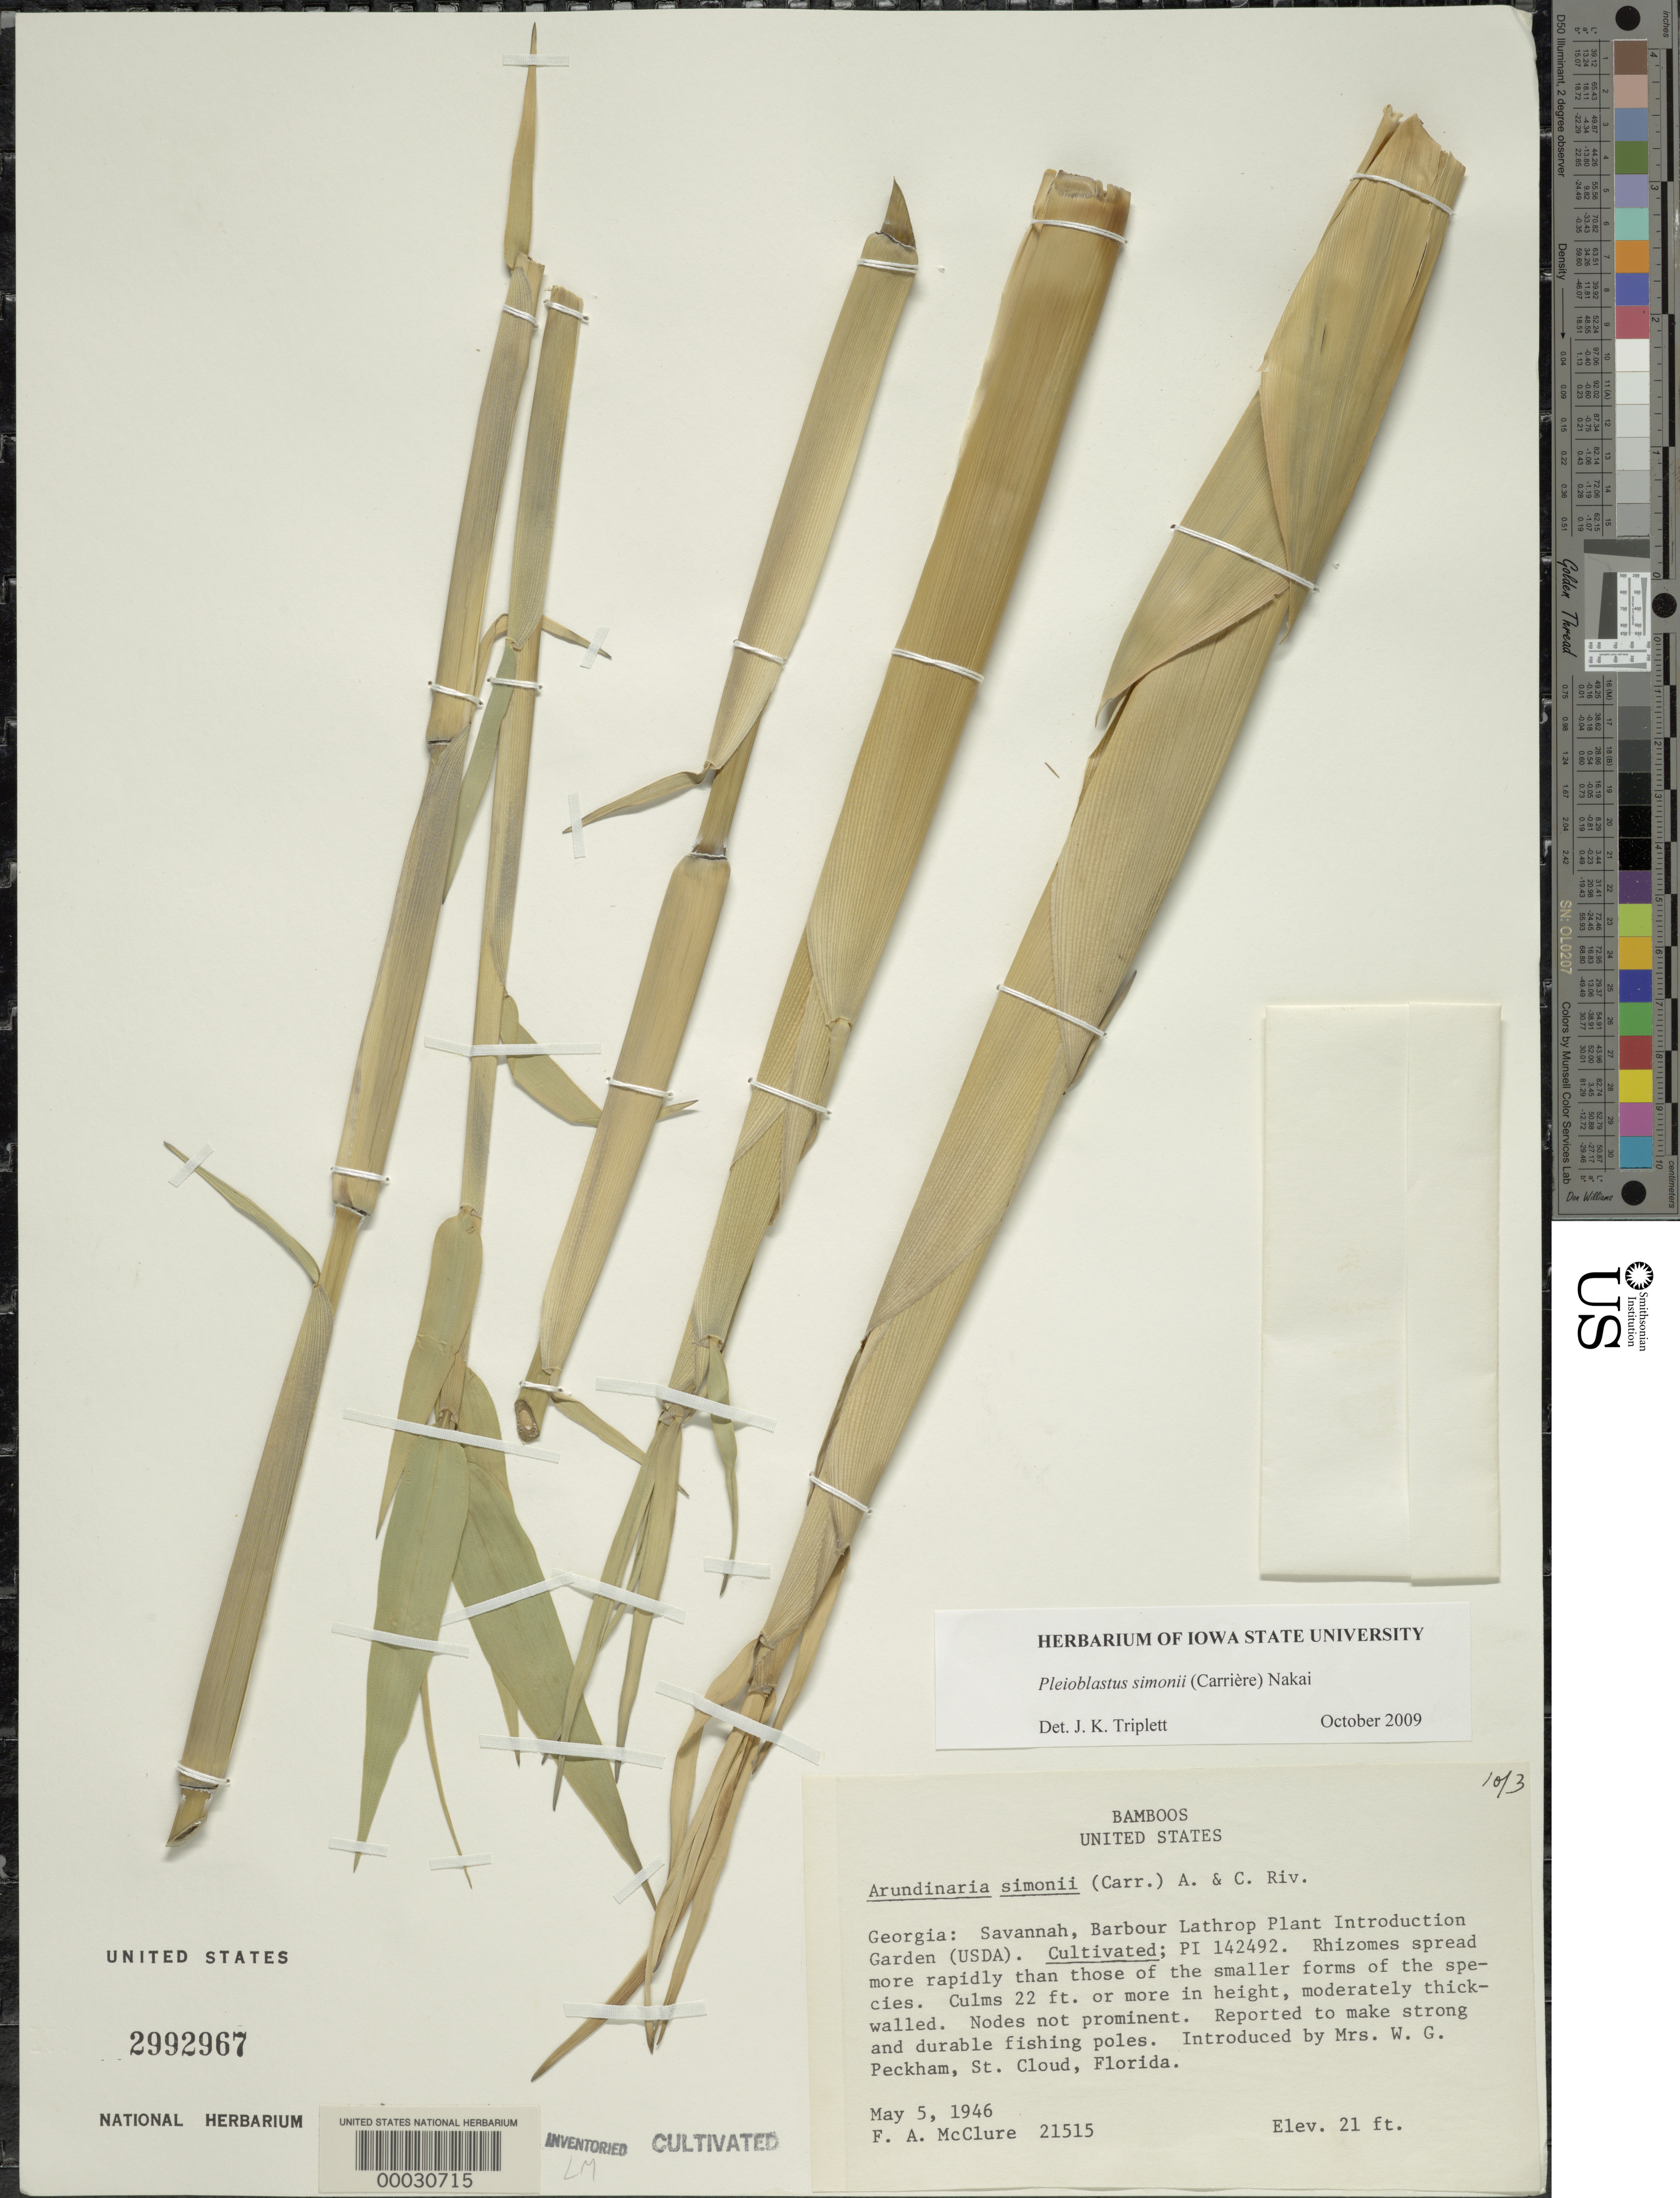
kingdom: Plantae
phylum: Tracheophyta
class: Liliopsida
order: Poales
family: Poaceae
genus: Pleioblastus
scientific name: Pleioblastus simonii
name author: (Carrière) Nakai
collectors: F. A. McClure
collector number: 21515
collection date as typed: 05 May 1946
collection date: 1946-05-05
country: United States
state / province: Georgia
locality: Barbour lathrop pland introduction garden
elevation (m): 6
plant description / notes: Indroduced by Mrs. W.G. Peckham, St. Cloud, Florida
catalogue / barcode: US 2992967